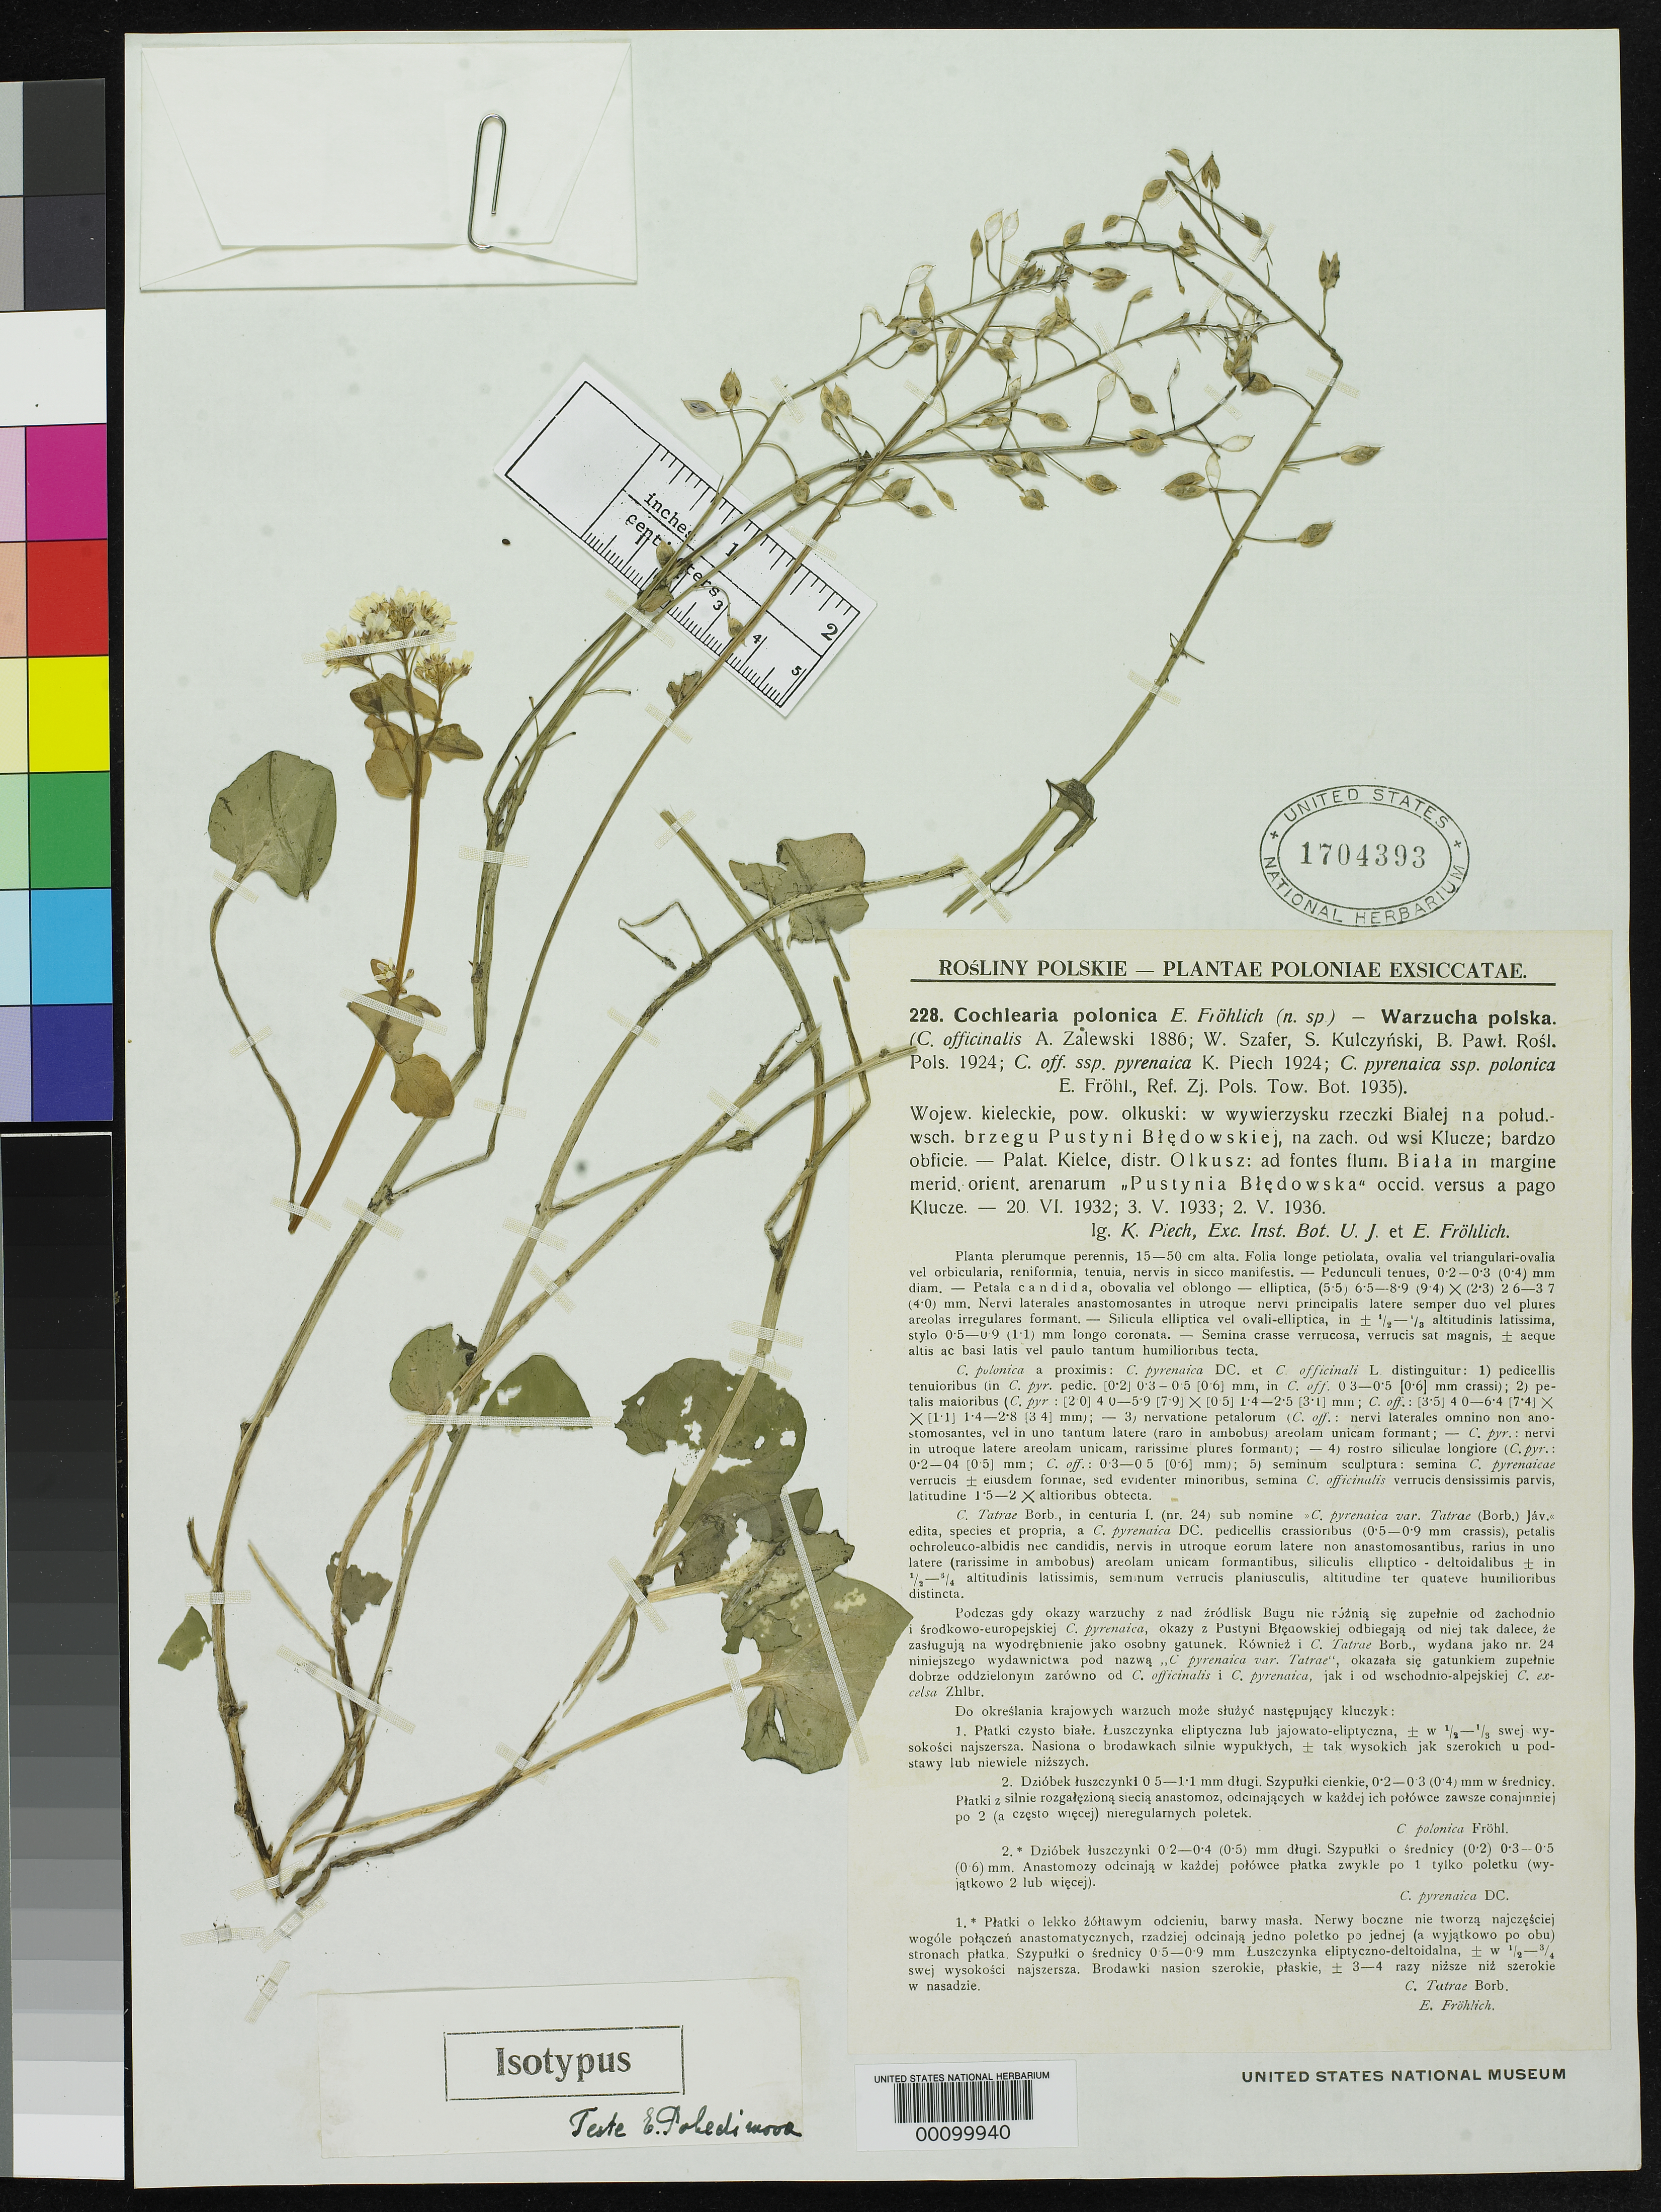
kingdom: Plantae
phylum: Tracheophyta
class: Magnoliopsida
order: Brassicales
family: Brassicaceae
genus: Cochlearia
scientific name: Cochlearia polonica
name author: Frohlich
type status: Isotype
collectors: K. Piech & E. Froehlich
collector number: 228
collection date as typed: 20 Jun 1932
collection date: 1932-06-20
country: Poland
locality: Near Klucze.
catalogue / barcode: US 1704393